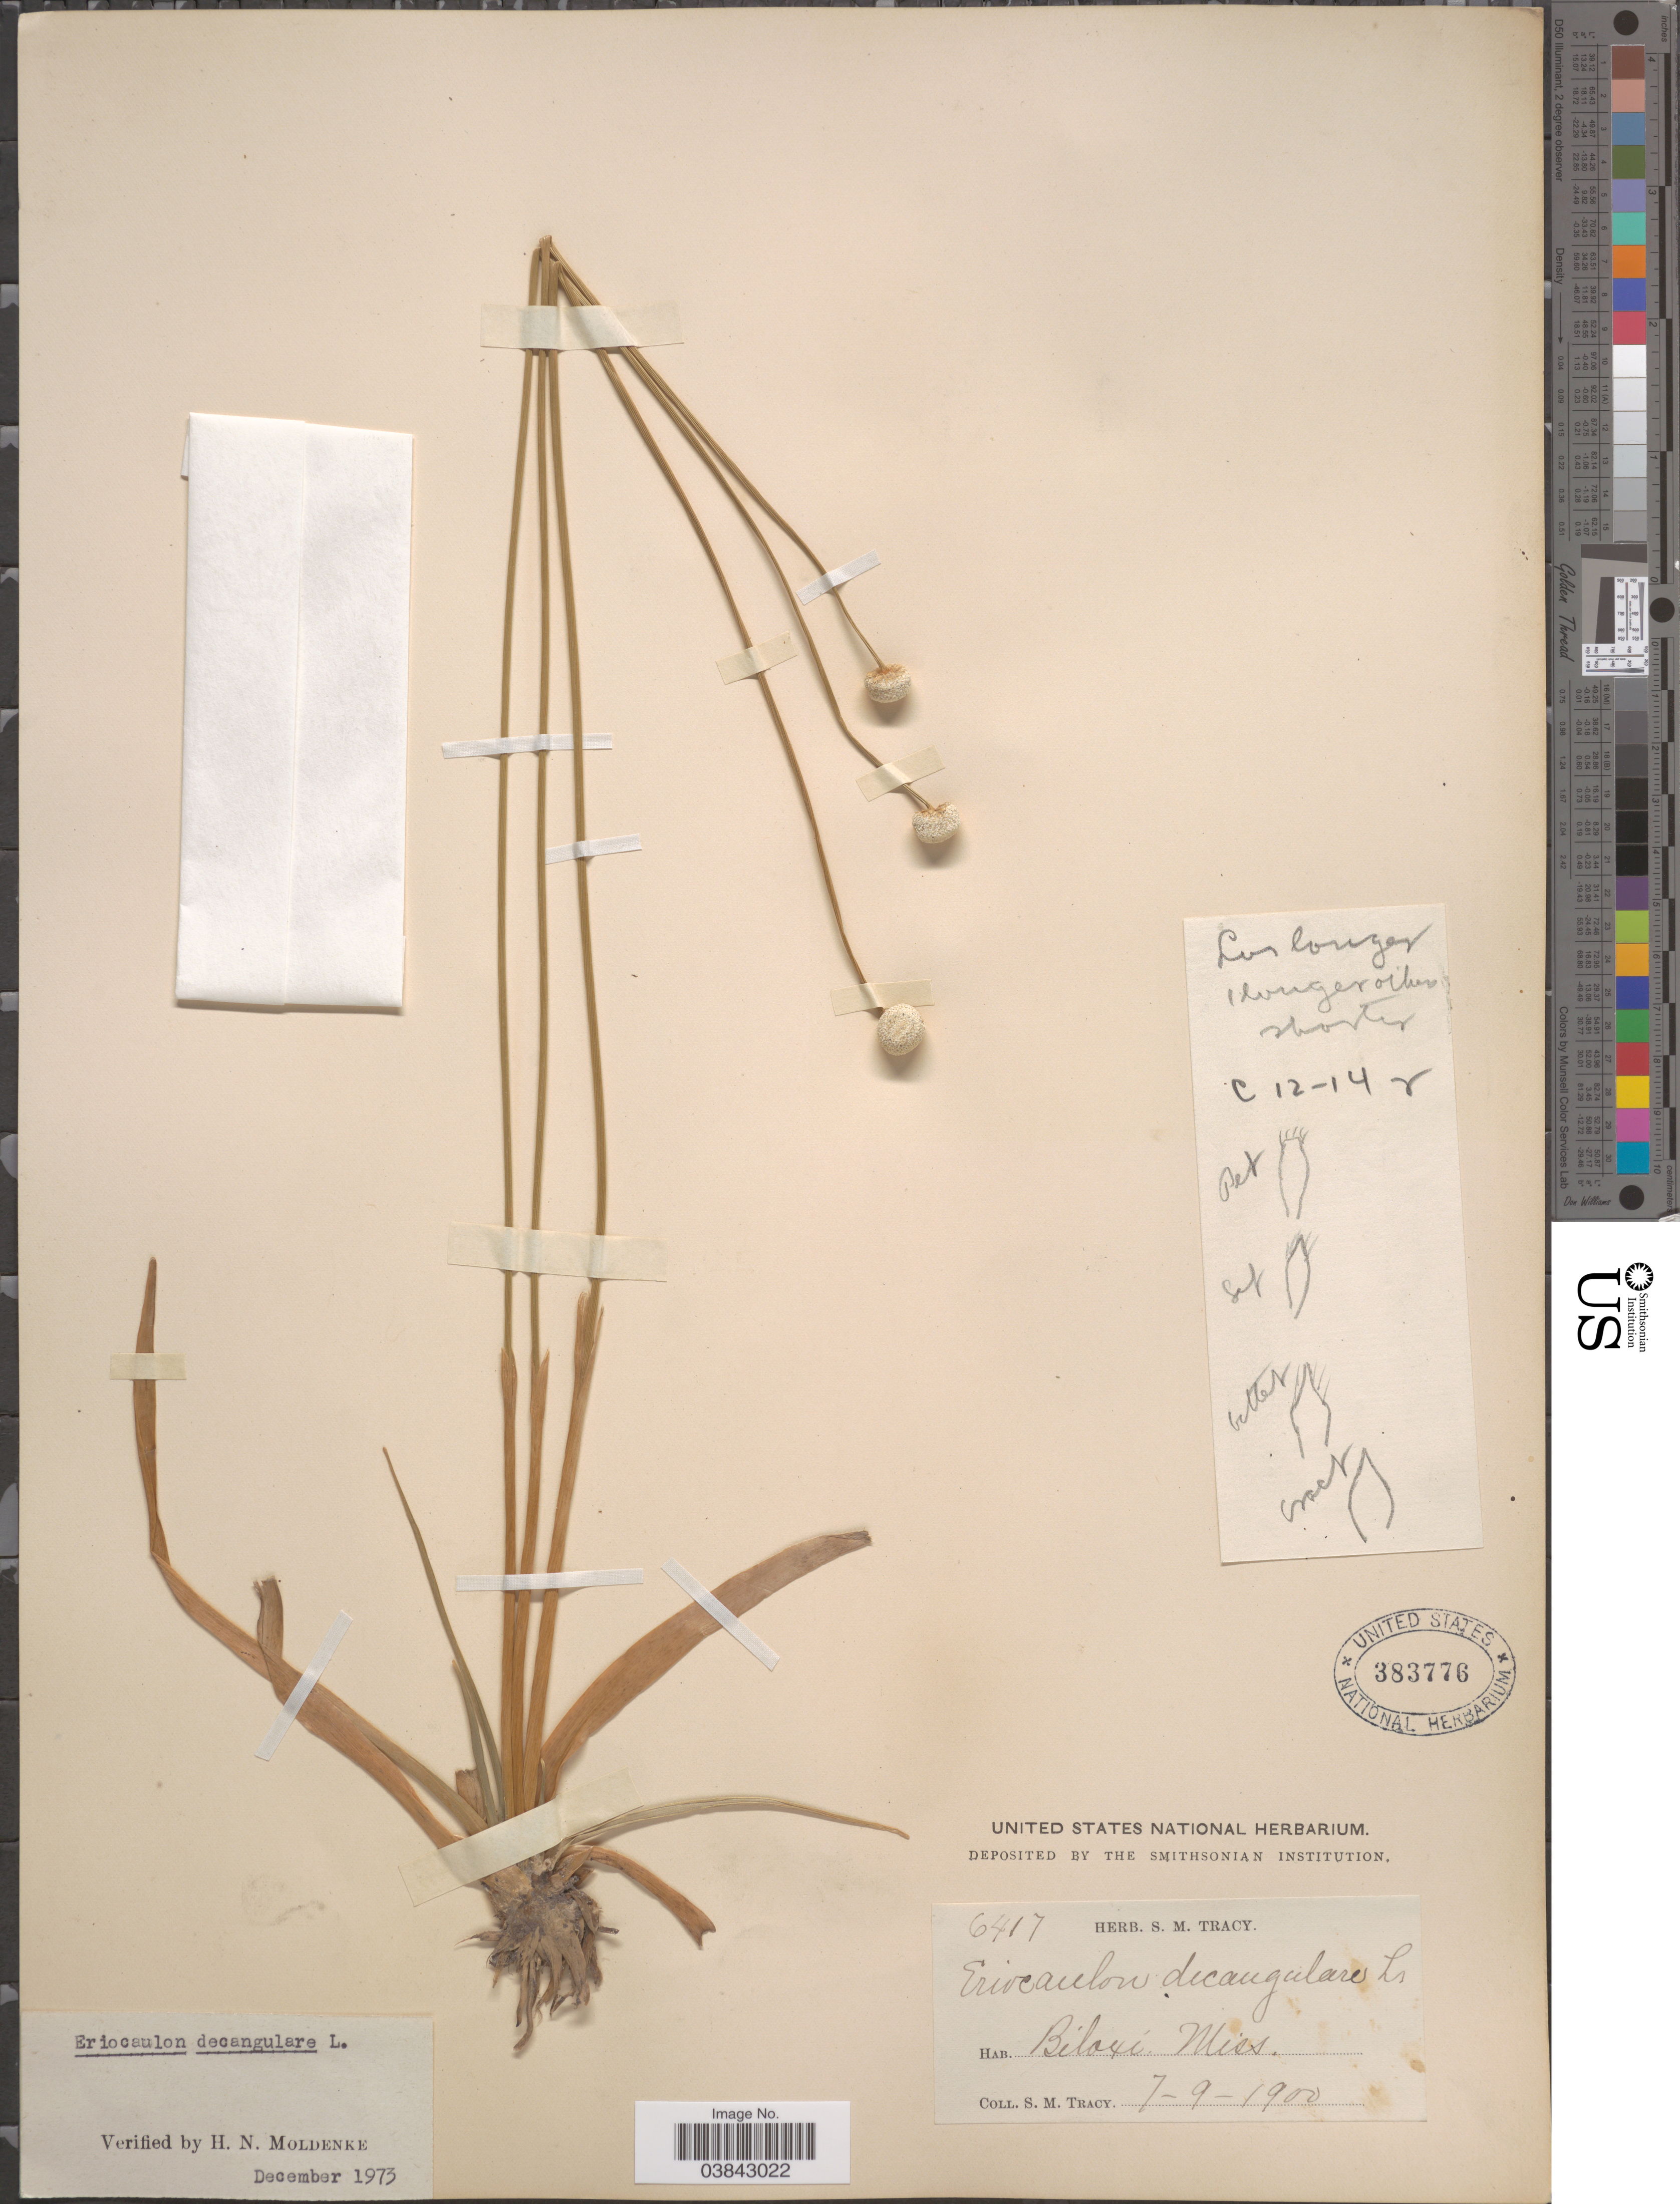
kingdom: Plantae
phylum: Tracheophyta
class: Liliopsida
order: Poales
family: Eriocaulaceae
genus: Eriocaulon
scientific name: Eriocaulon decangulare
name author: L.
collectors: S. M. Tracy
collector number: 6417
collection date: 1900-07-09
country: United States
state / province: Mississippi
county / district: Harrison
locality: Biloxi.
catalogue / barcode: US 383776